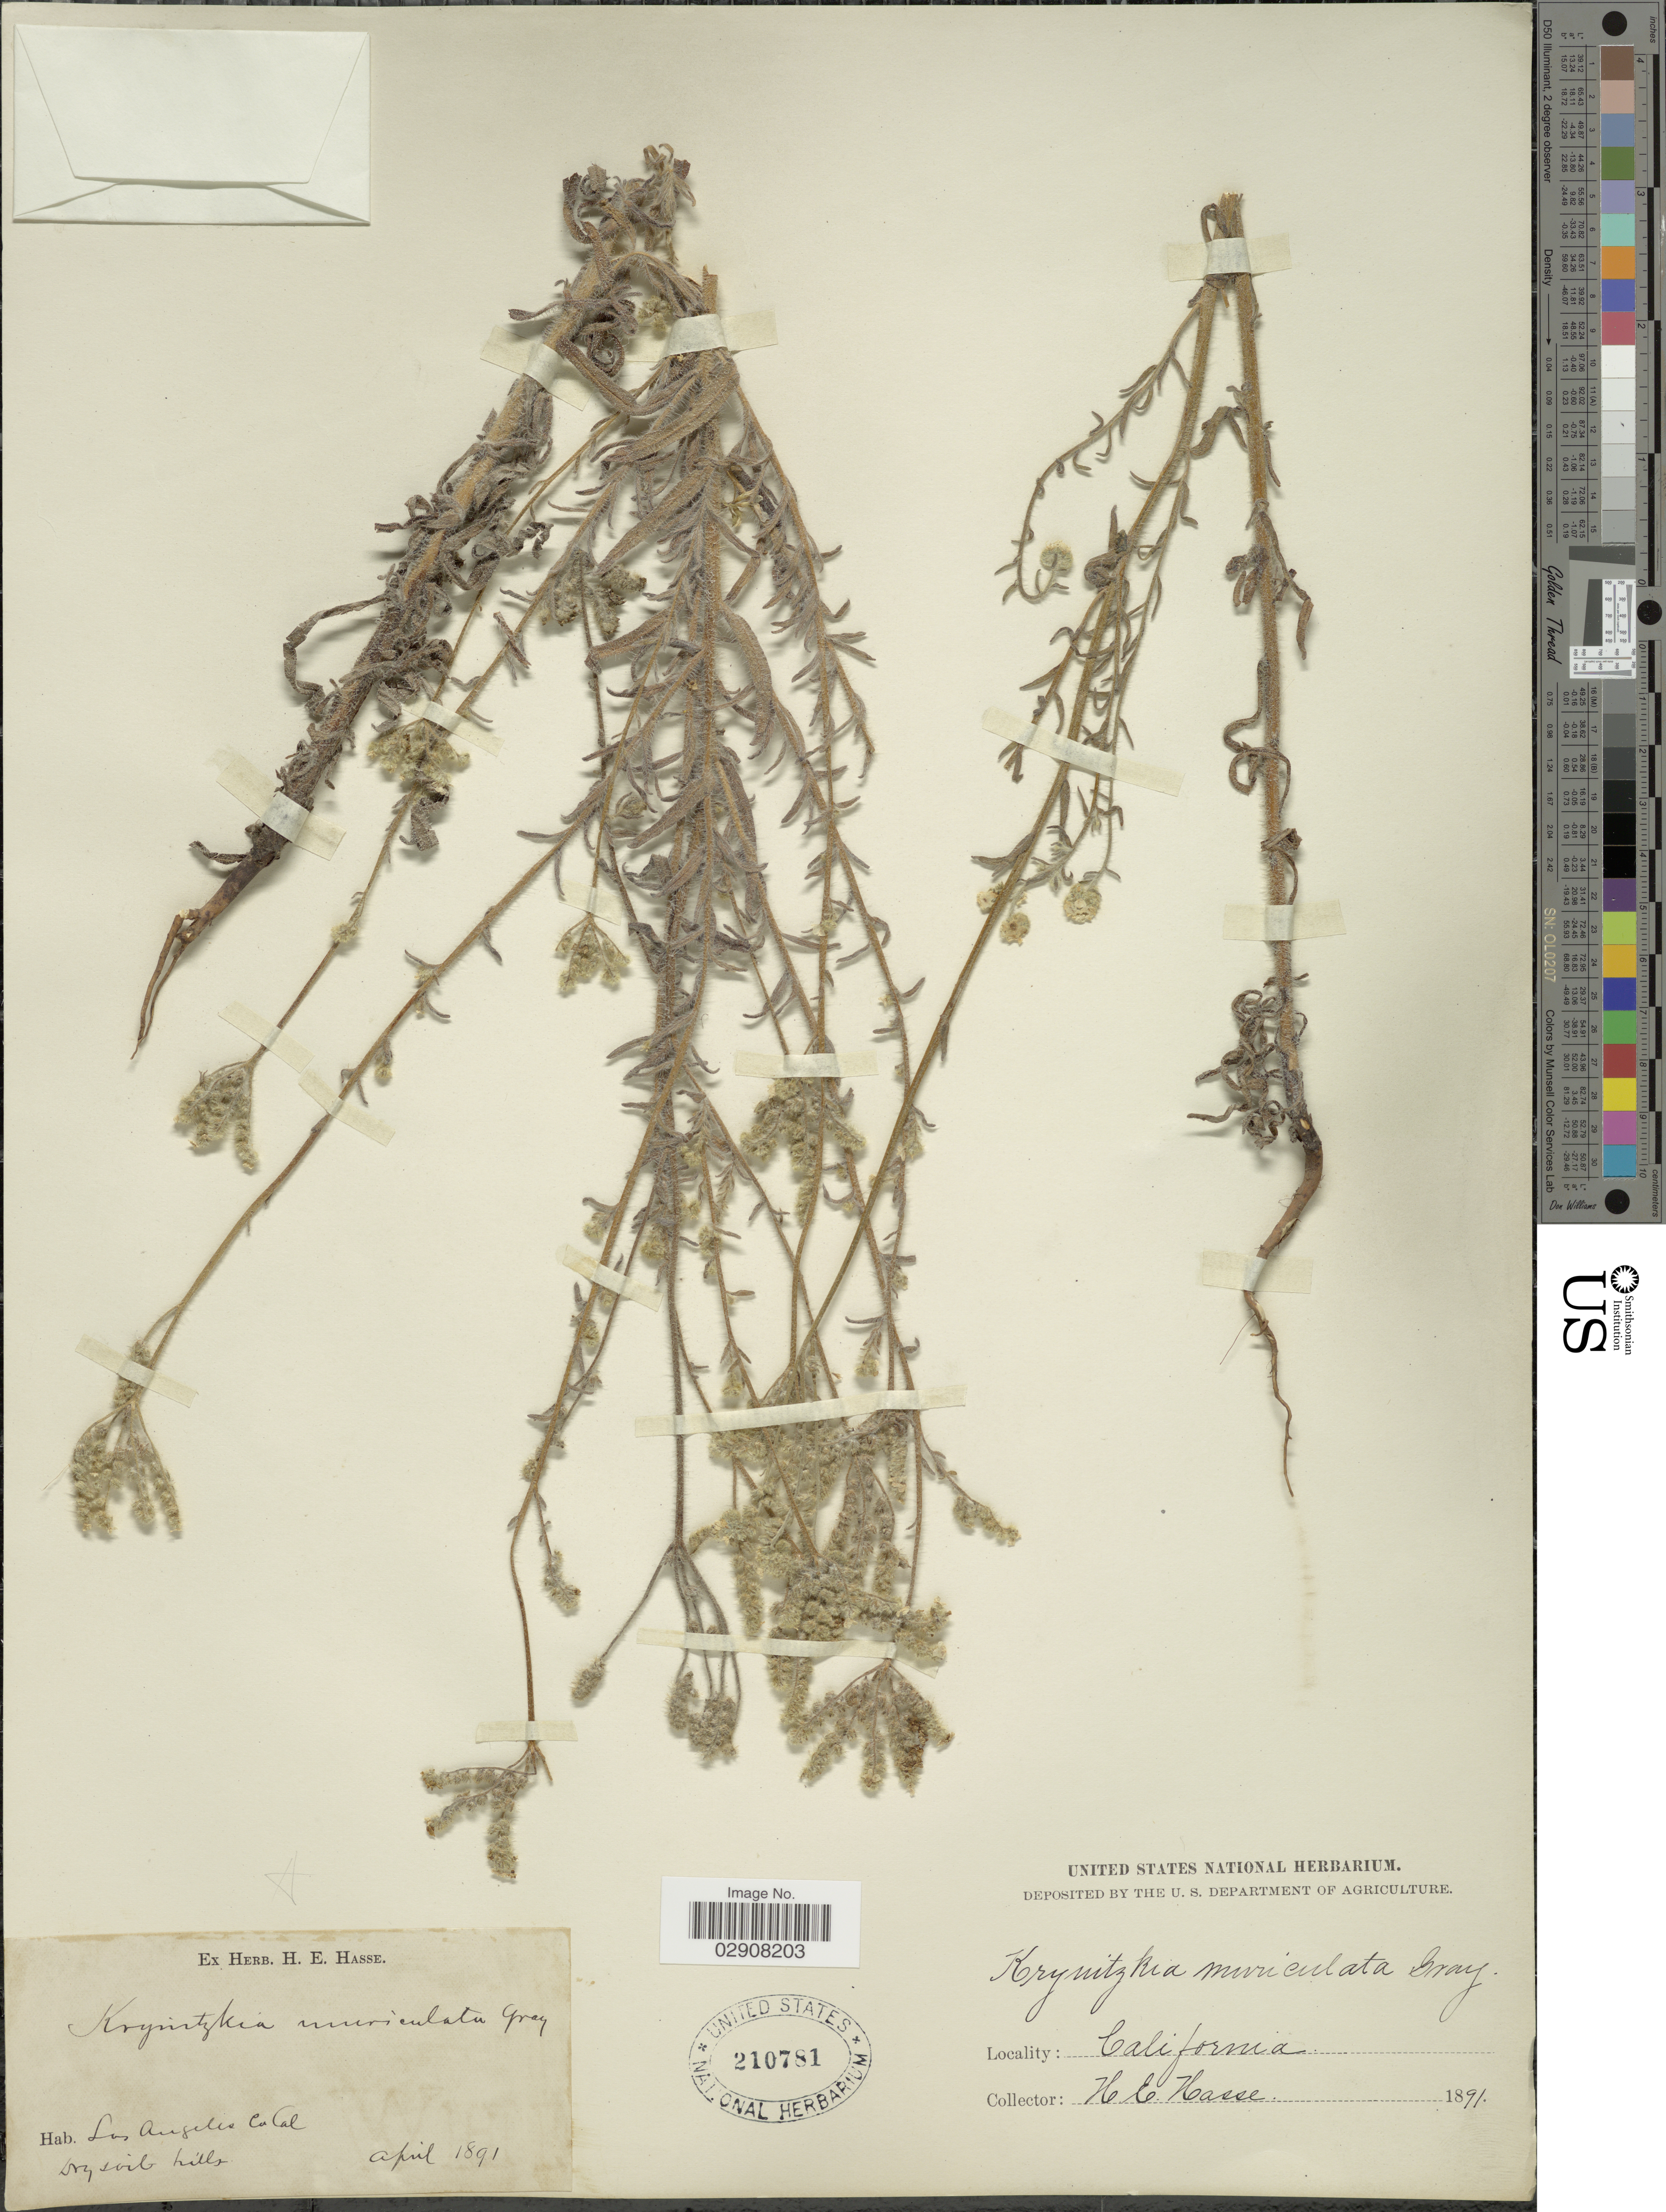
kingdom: Plantae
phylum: Tracheophyta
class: Magnoliopsida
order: Boraginales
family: Boraginaceae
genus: Cryptantha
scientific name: Cryptantha muricata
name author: (Hook. & Arn.) A. Nelson & J.F. Macbr.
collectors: H. E. Hasse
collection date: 1891-04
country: United States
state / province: California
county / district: Los Angeles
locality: Los Angeles Co., Cal.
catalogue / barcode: US 210781